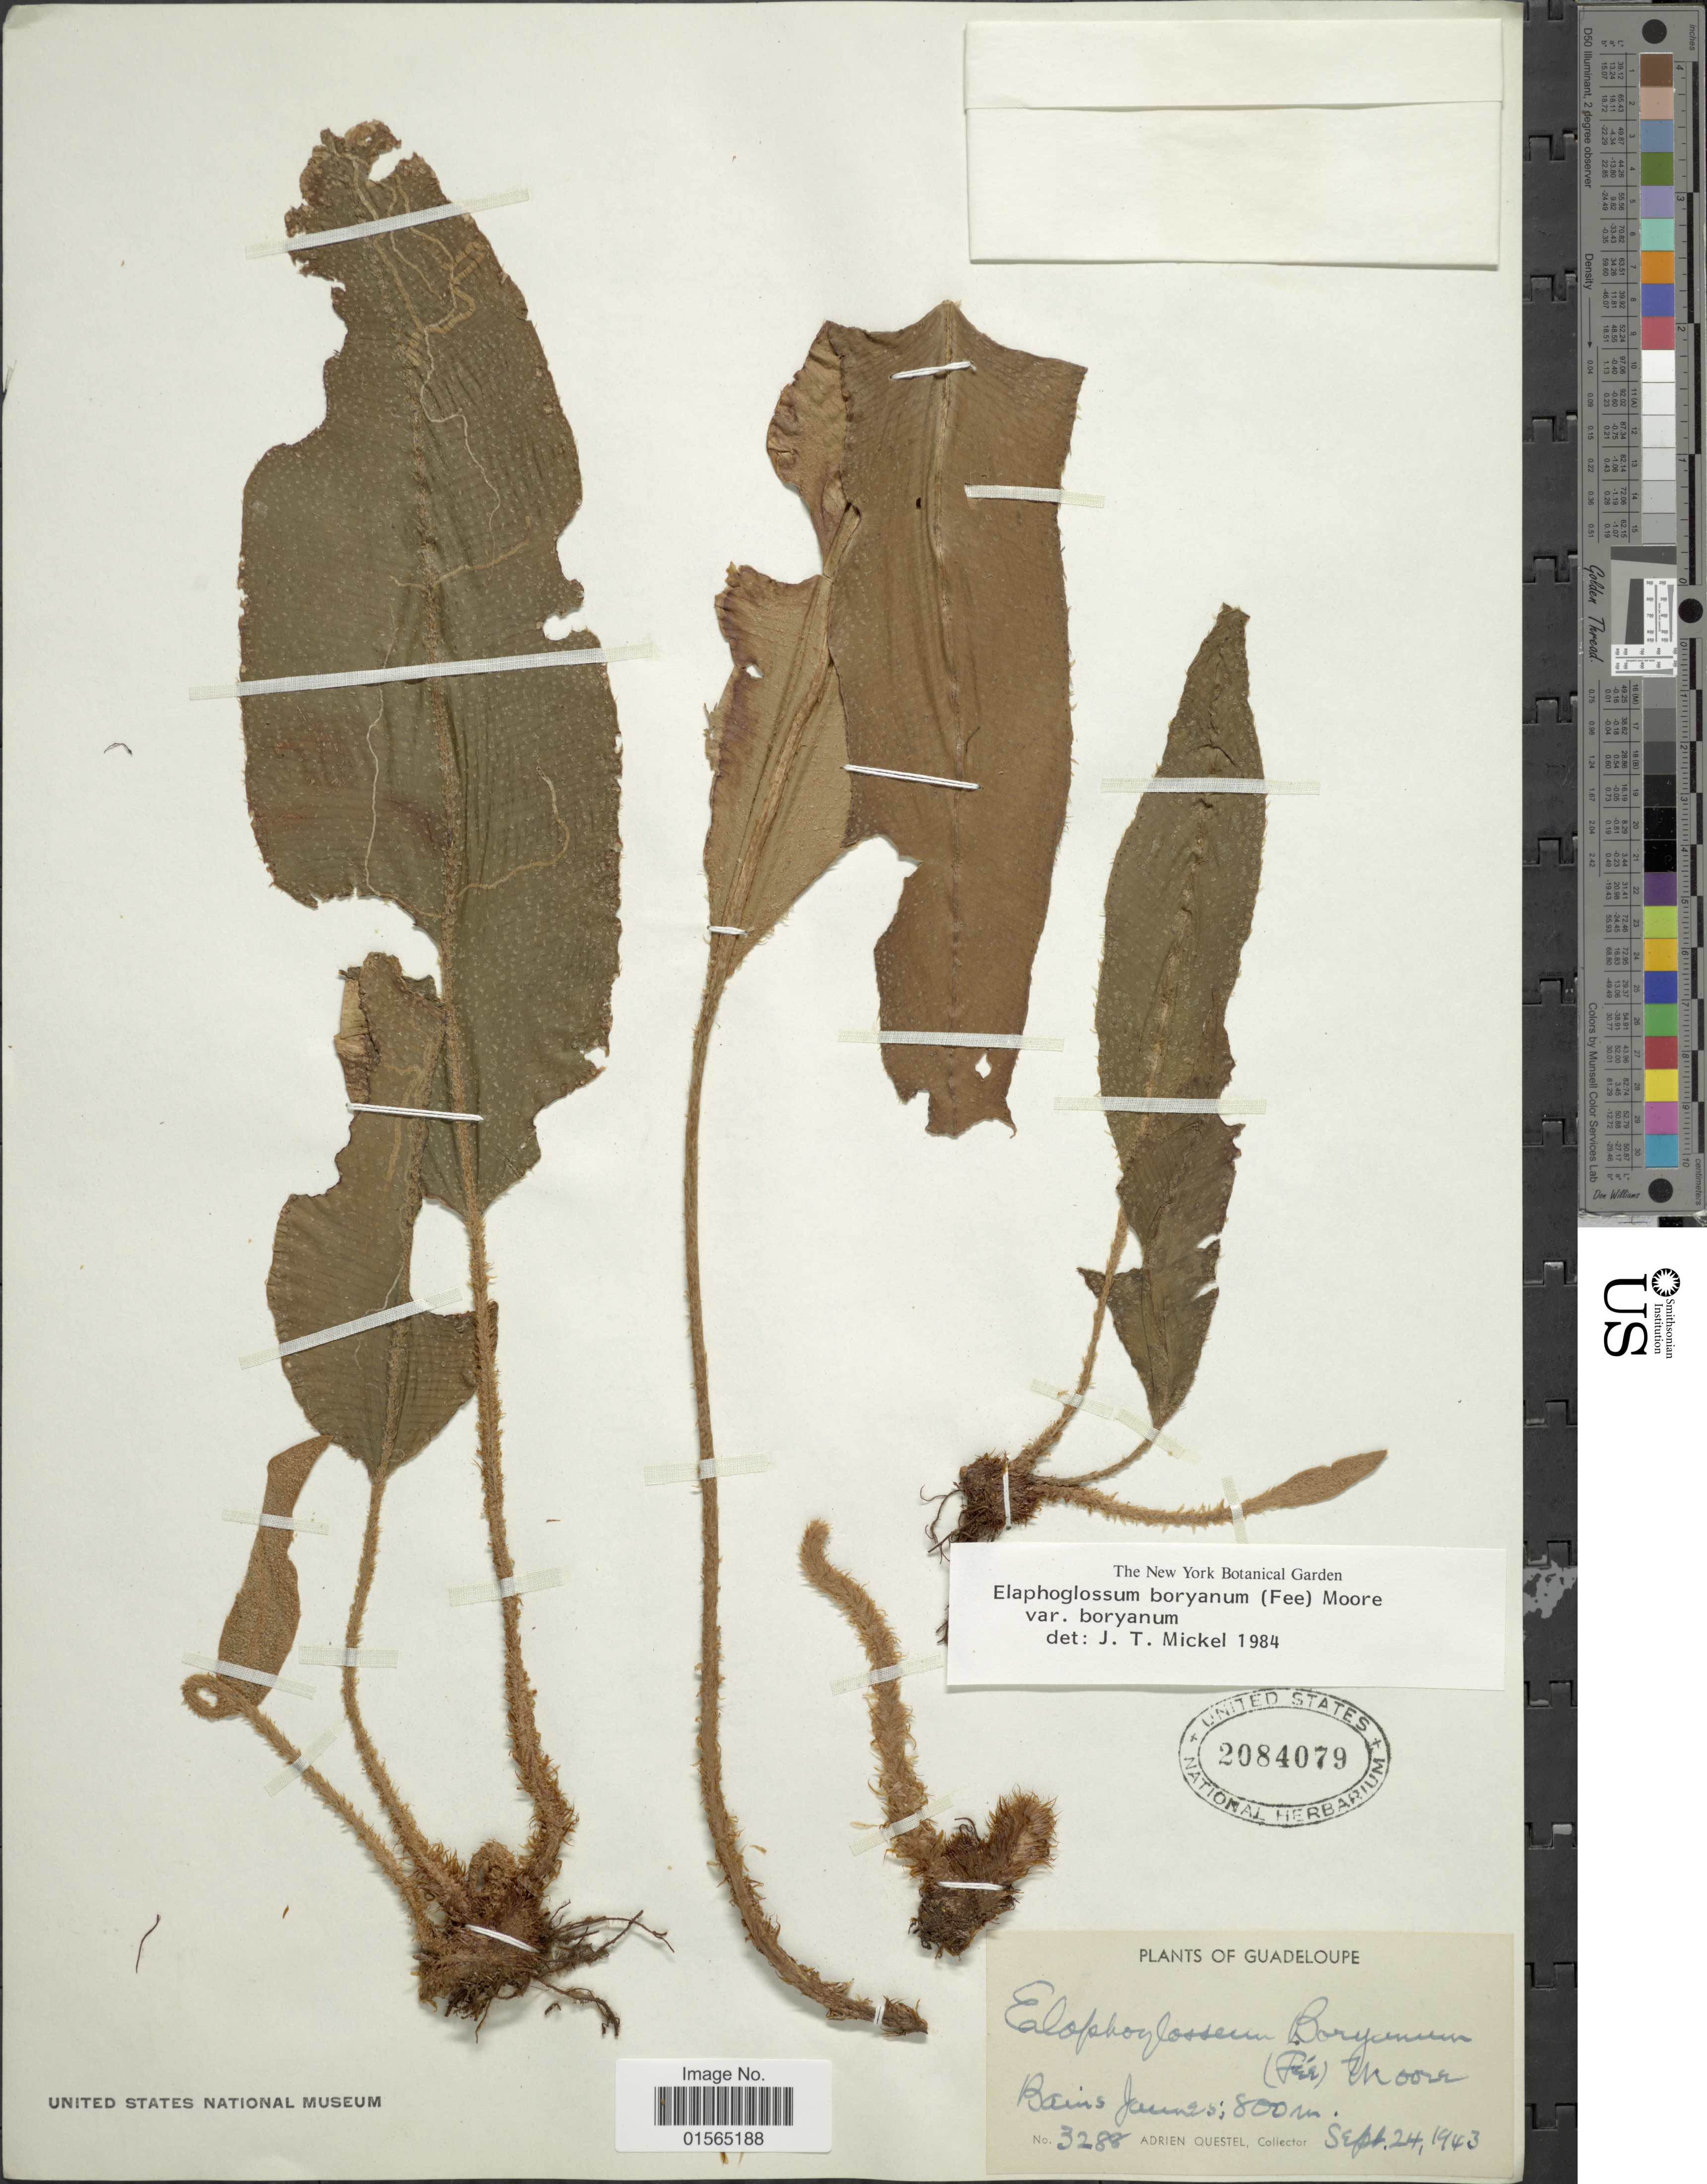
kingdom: Plantae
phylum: Tracheophyta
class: Polypodiopsida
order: Polypodiales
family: Dryopteridaceae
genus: Elaphoglossum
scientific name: Elaphoglossum boryanum var. boryanum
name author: (Fée) T. Moore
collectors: A. Questel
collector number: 3288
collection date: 1943-09-24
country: Guadeloupe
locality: Baines Jaunes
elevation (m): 800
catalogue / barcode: US 2084079